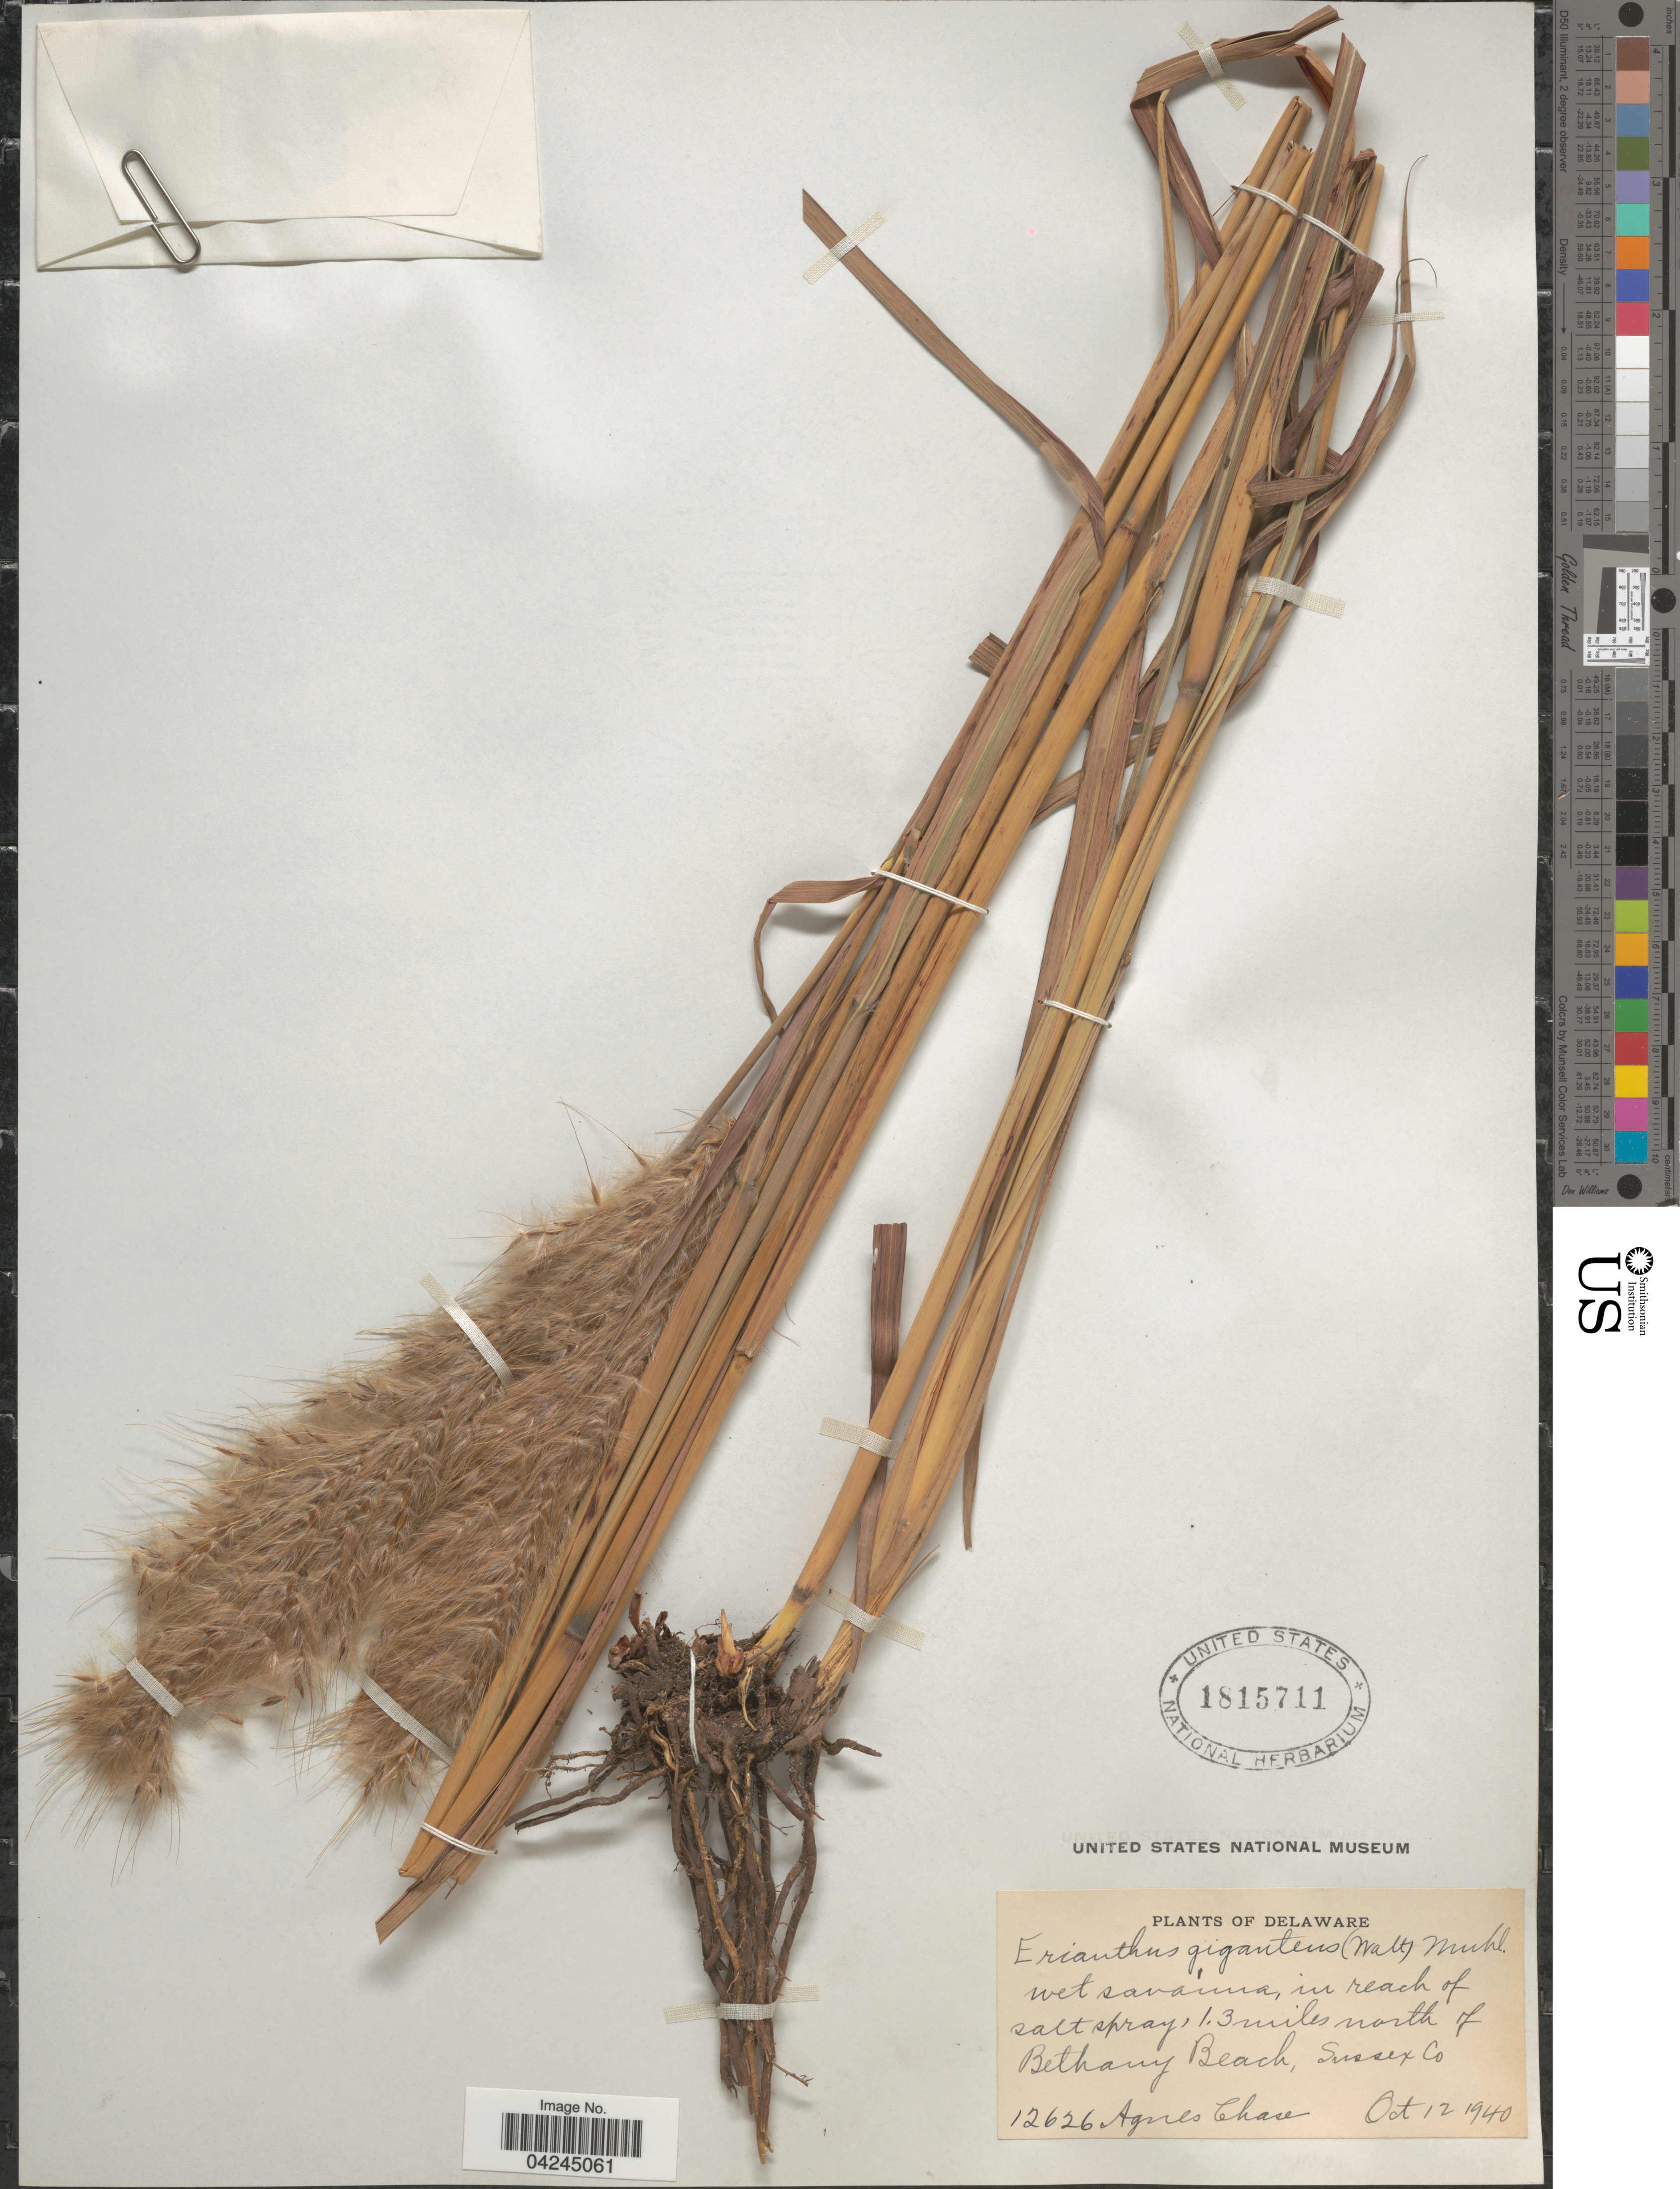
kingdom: Plantae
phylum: Tracheophyta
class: Liliopsida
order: Poales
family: Poaceae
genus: Erianthus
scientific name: Erianthus giganteus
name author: (Walter) P. Beauv.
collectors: A. Chase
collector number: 12626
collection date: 1940-10-12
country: United States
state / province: Delaware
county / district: Sussex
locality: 1.3 miles north of Bethany Beach, Sussex Co.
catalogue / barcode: US 1815711